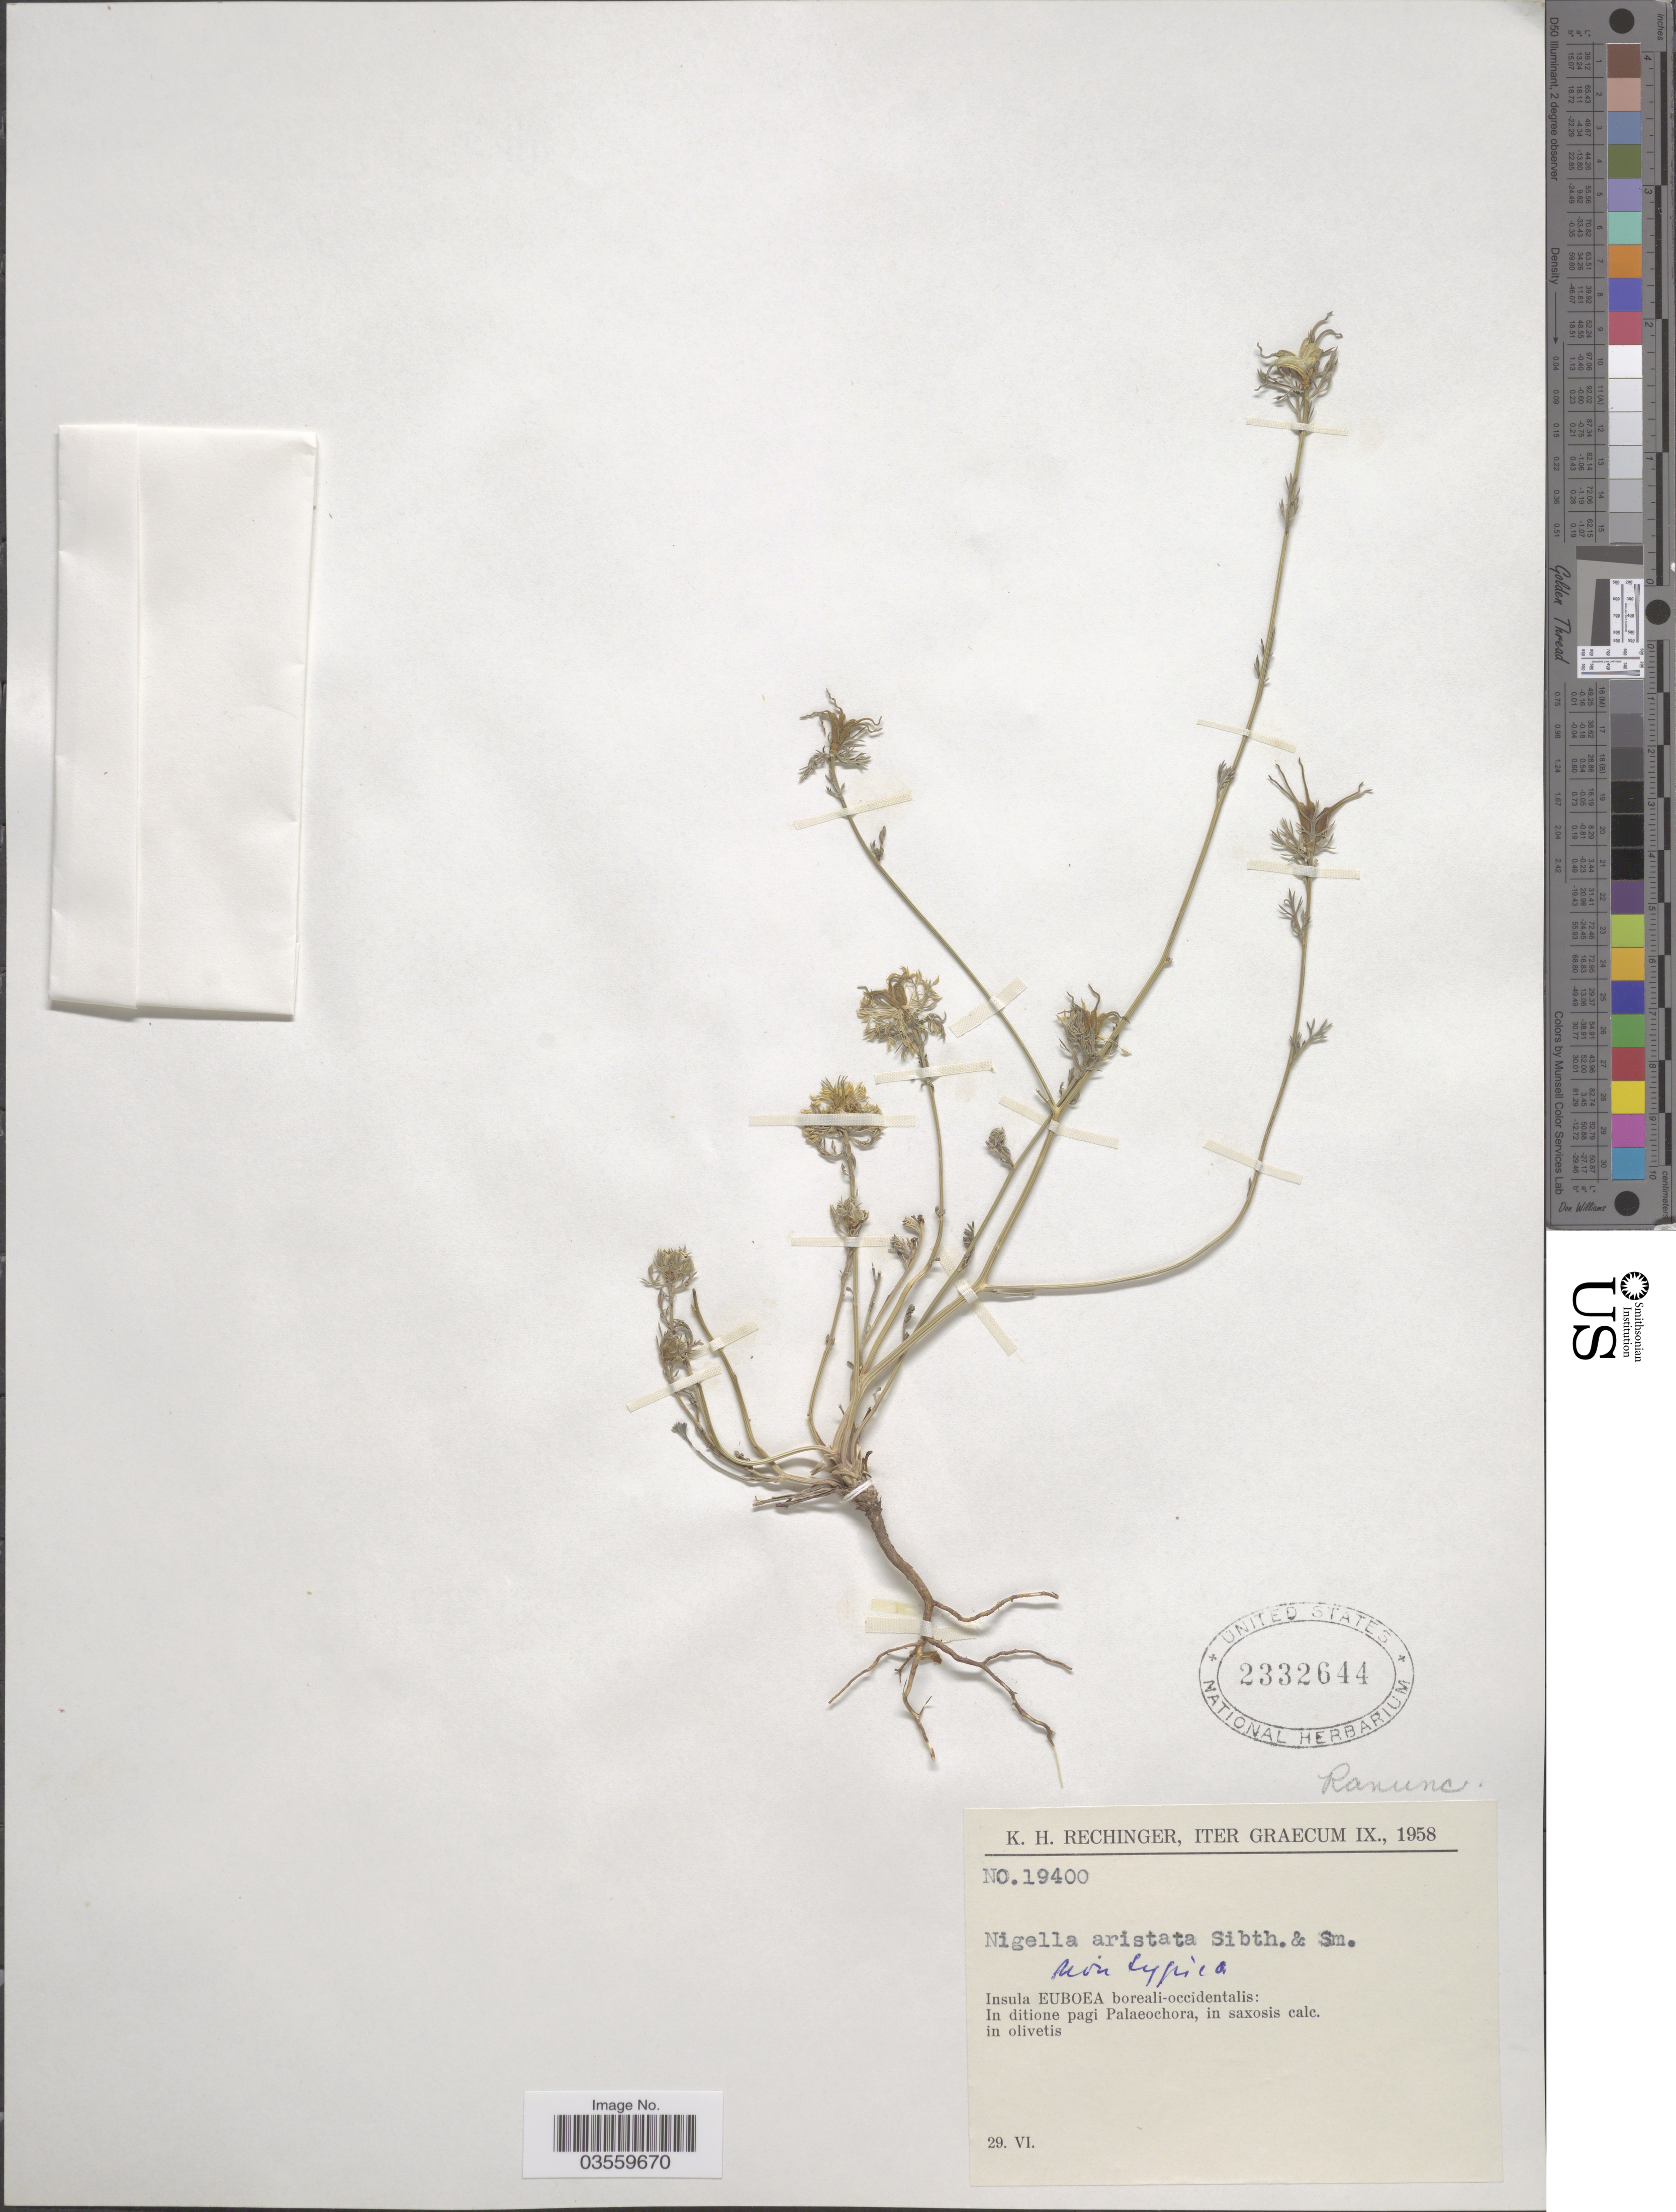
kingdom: Plantae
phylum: Tracheophyta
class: Magnoliopsida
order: Ranunculales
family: Ranunculaceae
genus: Nigella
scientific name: Nigella aristata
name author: Sm.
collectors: K. H. Rechinger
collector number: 19400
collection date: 1958-06-29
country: Greece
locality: Insula Euboea boreali-occidentalis: In ditione pagi Palaeochora.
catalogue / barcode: US 2332644